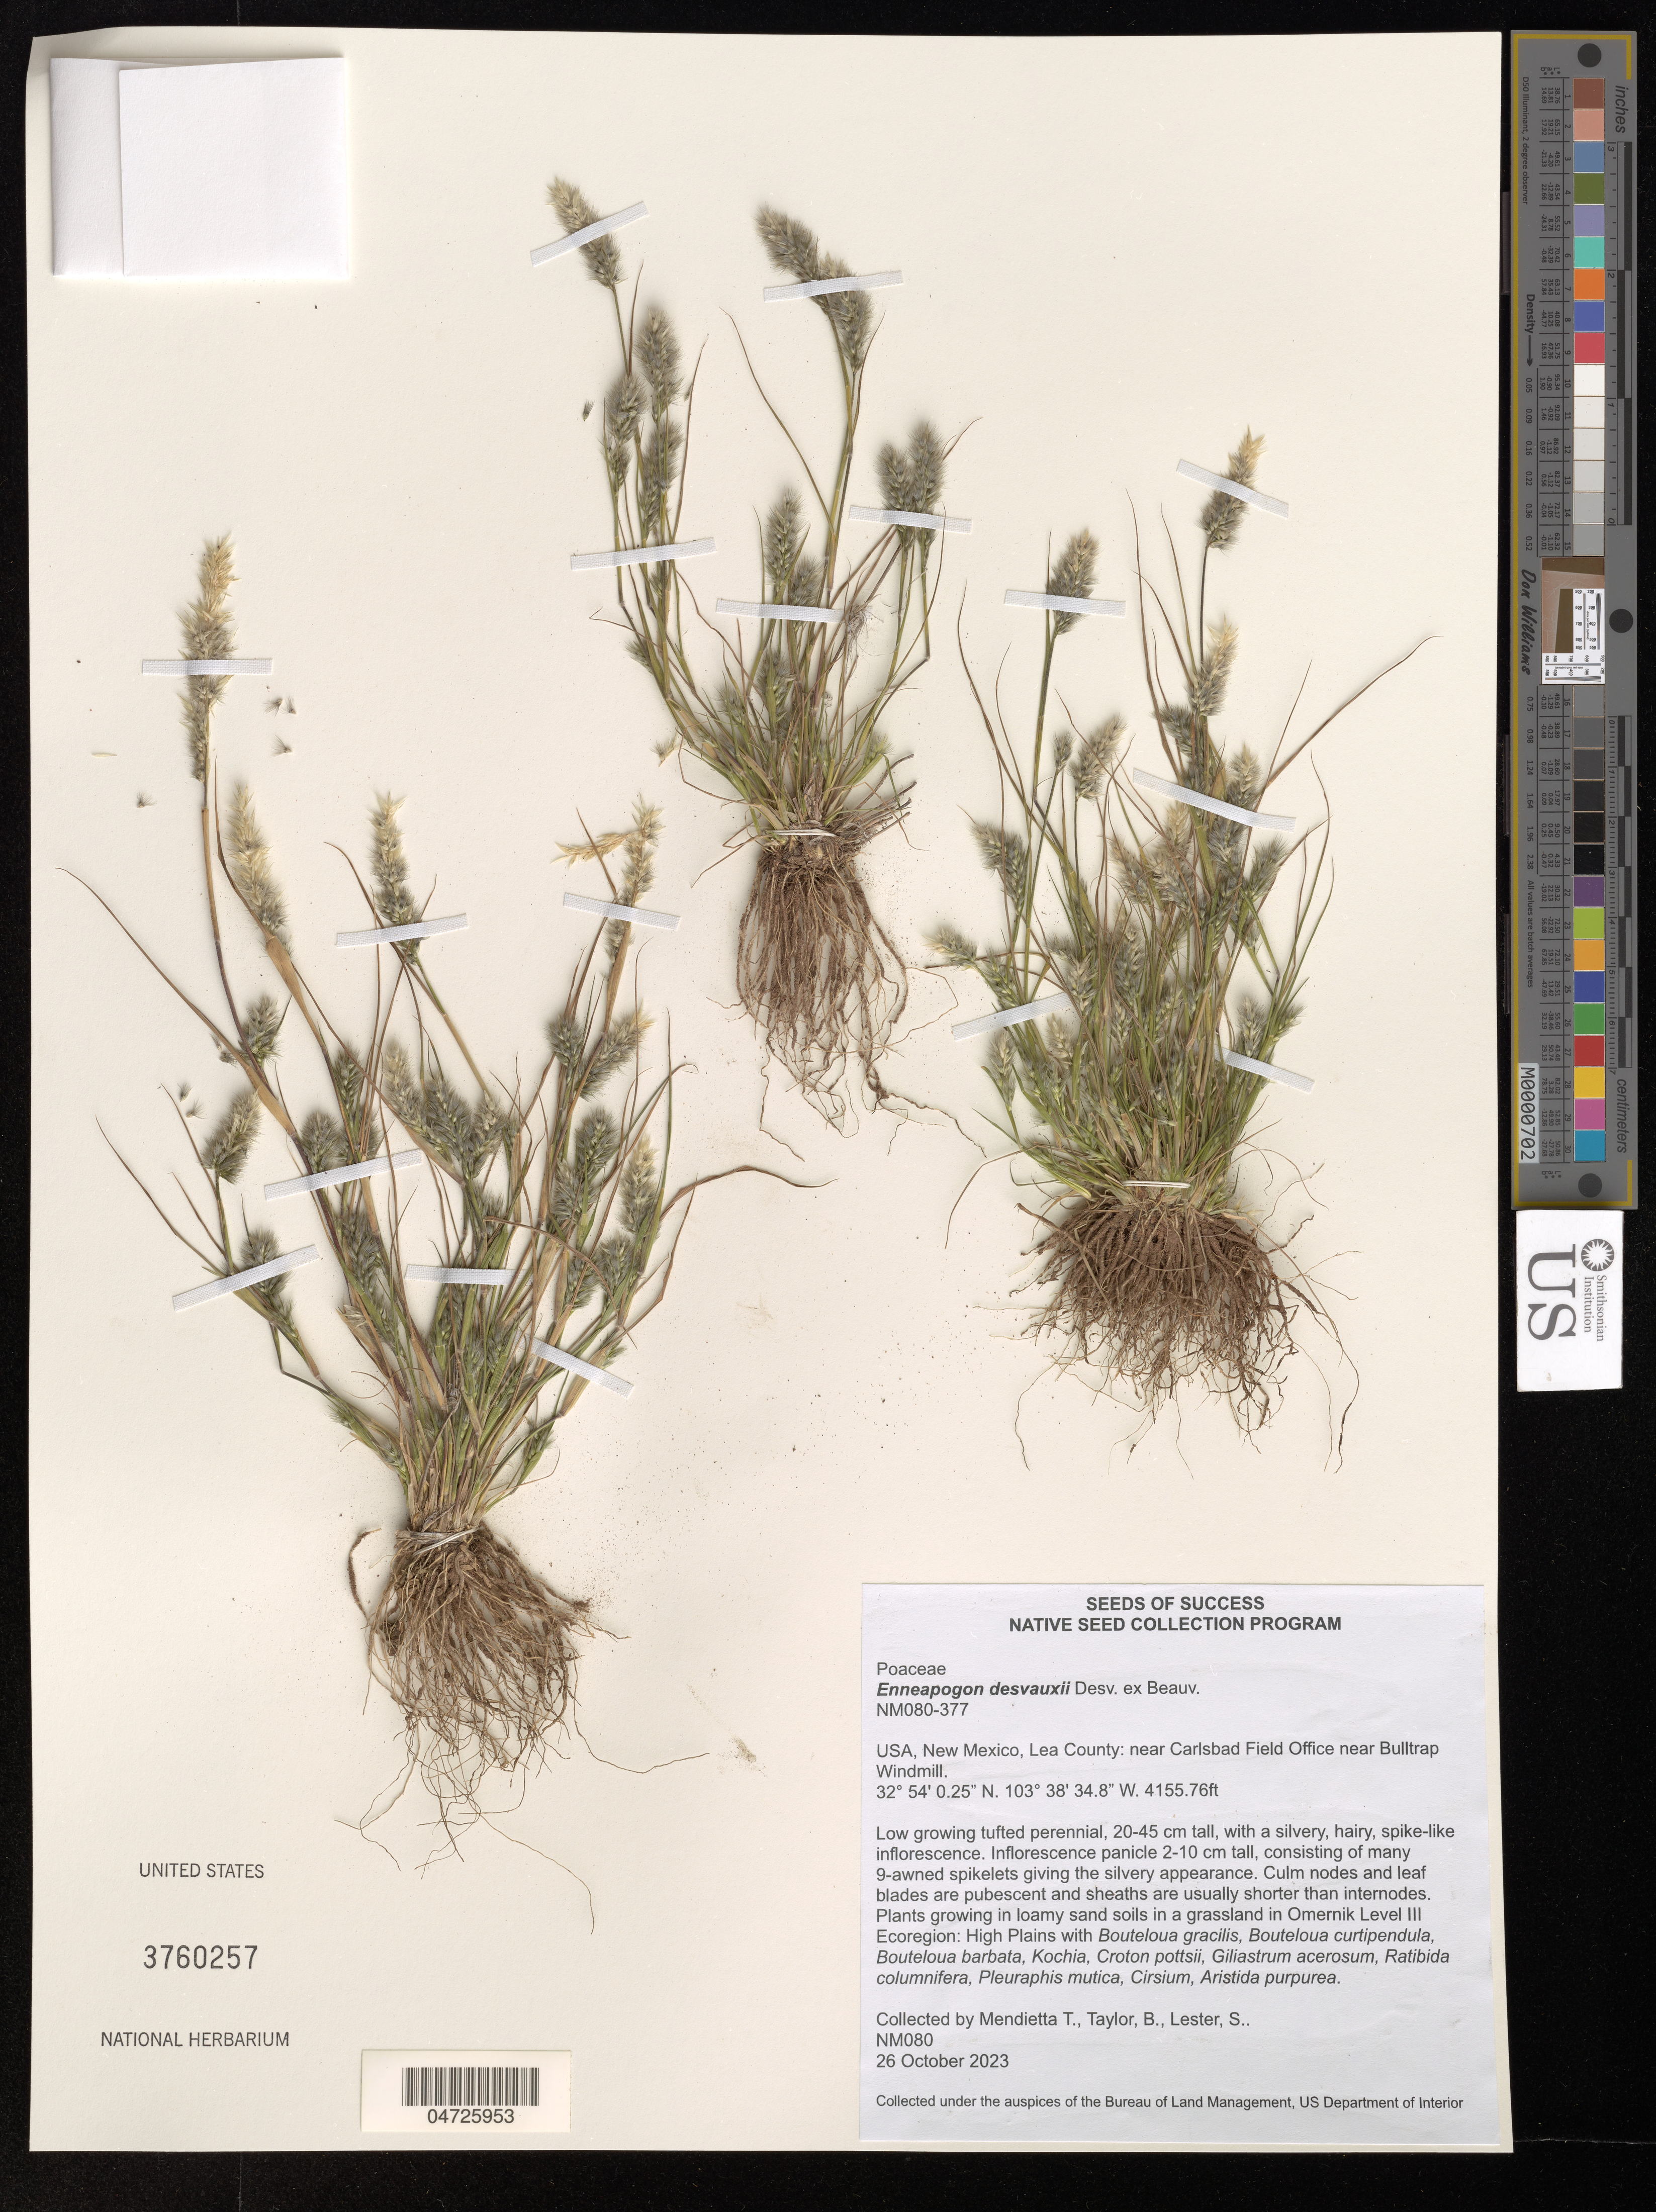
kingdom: Plantae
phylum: Tracheophyta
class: Liliopsida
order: Poales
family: Poaceae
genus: Enneapogon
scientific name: Enneapogon desvauxii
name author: P. Beauv.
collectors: T. Mendietta & B. Taylor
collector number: NM080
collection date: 2023-10-26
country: United States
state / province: New Mexico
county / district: Lea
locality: Lea County: near Carlsbad Field Office near Bulltrap Windmill.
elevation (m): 1266.68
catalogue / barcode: US 3760257